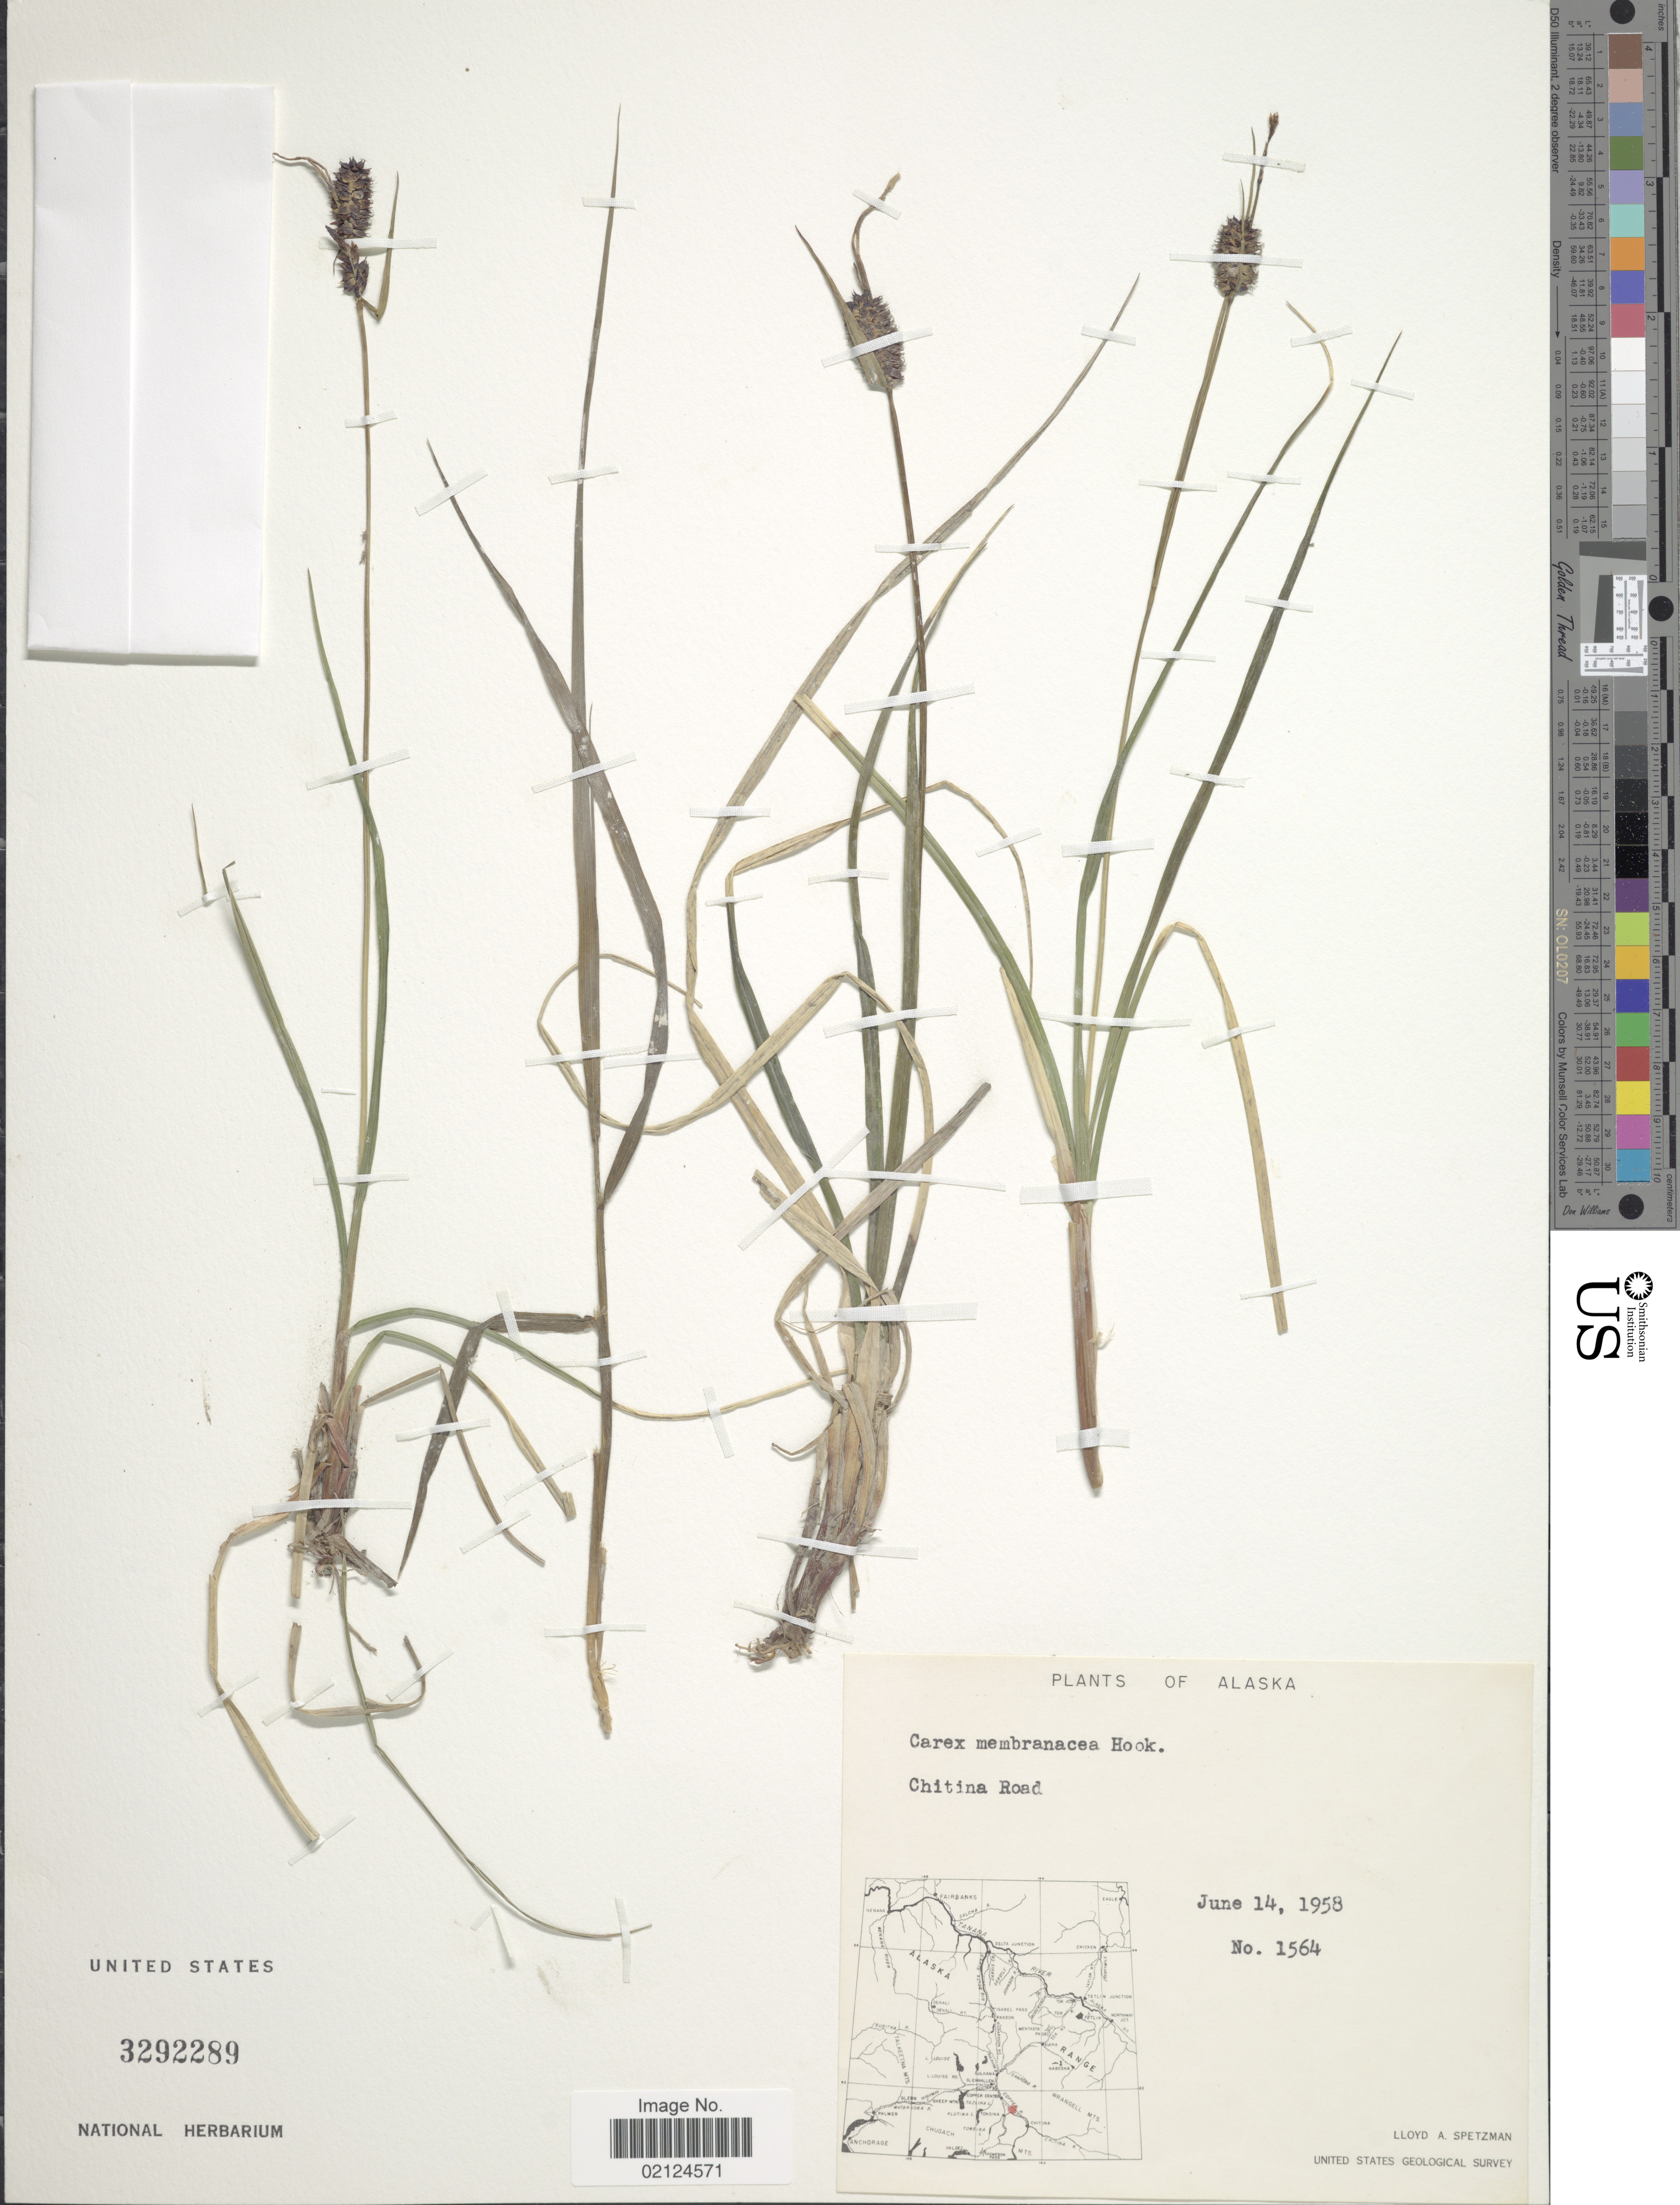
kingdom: Plantae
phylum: Tracheophyta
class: Liliopsida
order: Poales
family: Cyperaceae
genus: Carex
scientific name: Carex membranacea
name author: Hook.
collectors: L. Spetzman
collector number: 1564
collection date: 1958-06-14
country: United States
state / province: Alaska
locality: Chitina Road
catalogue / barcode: US 3292289